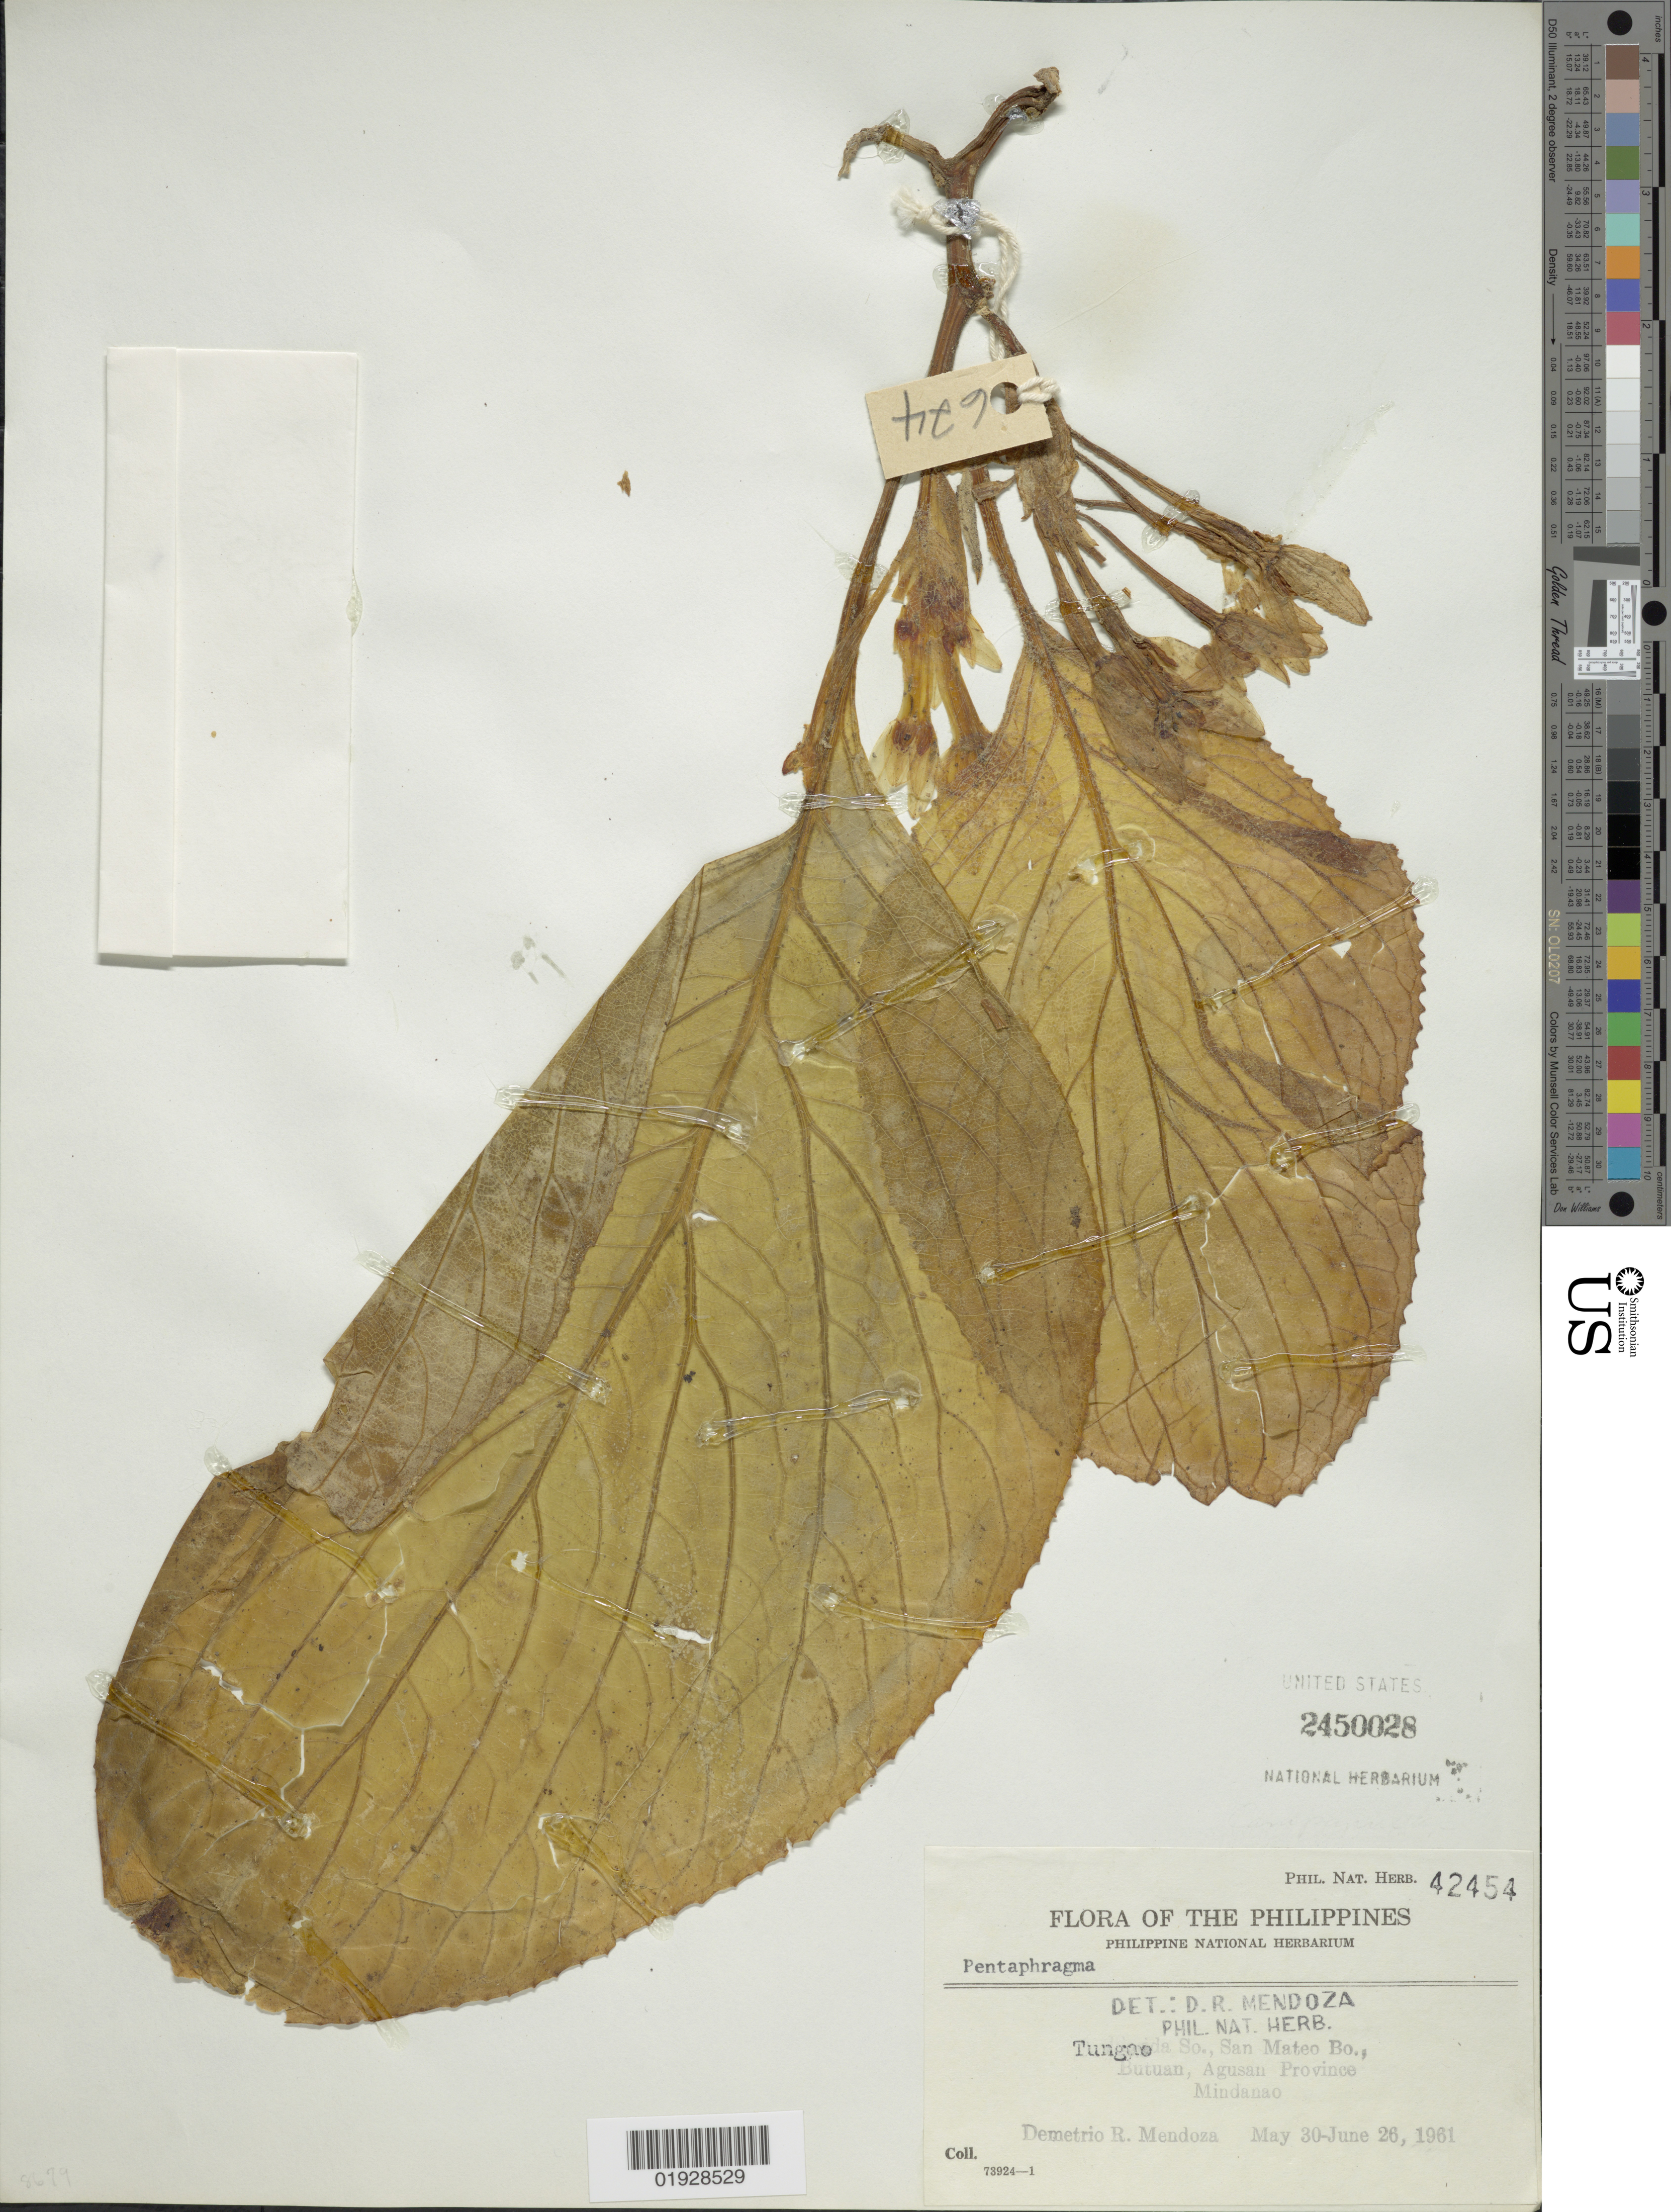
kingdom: Plantae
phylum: Tracheophyta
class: Magnoliopsida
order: Asterales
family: Pentaphragmataceae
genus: Pentaphragma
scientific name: Pentaphragma philippinensis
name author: Merr.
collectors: D. Mendoza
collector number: Phil. Nat. Herb. 42454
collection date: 1961-05-30/1961-06-26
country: Philippines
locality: Tungao So., San Mateo Bo., Butuan, Agusan Province, Mindanao.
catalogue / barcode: US 2450028